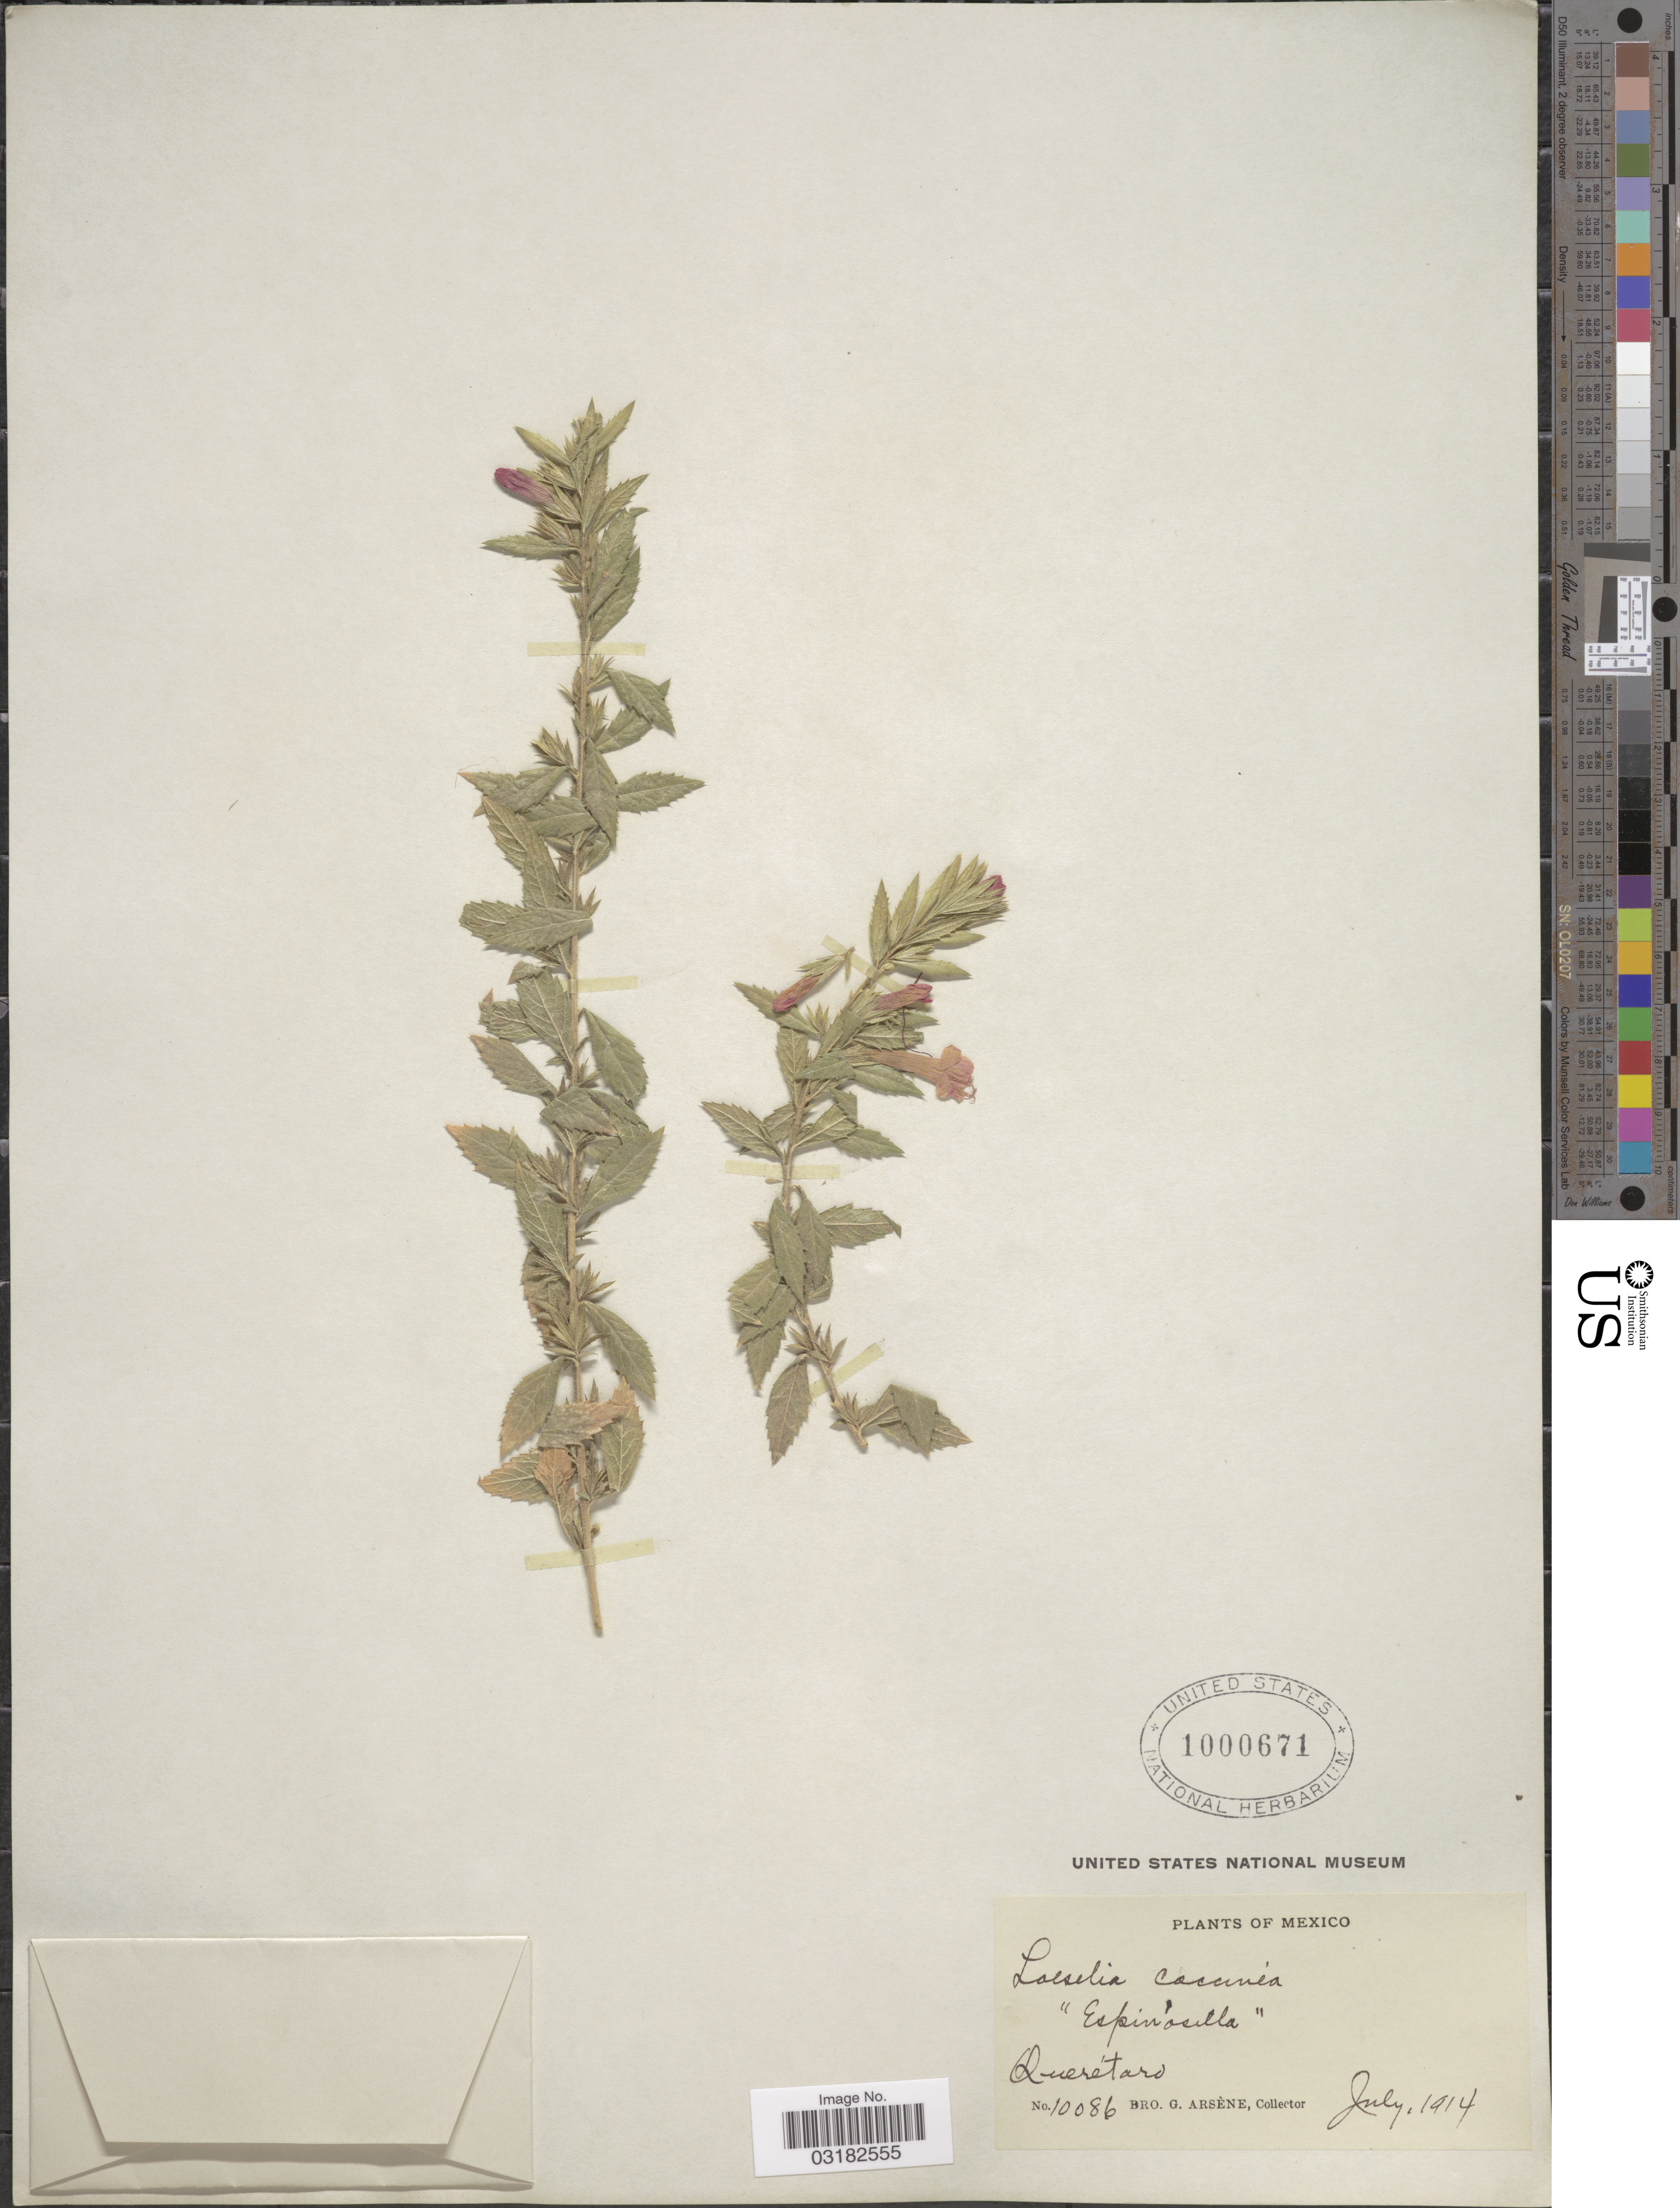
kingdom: Plantae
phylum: Tracheophyta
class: Magnoliopsida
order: Ericales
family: Polemoniaceae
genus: Loeselia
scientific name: Loeselia mexicana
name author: (Lam.) Brand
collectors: Bro. G. Arsène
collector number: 10086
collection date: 1914-07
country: Mexico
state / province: Querétaro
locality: Querétaro.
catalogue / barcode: US 1000671